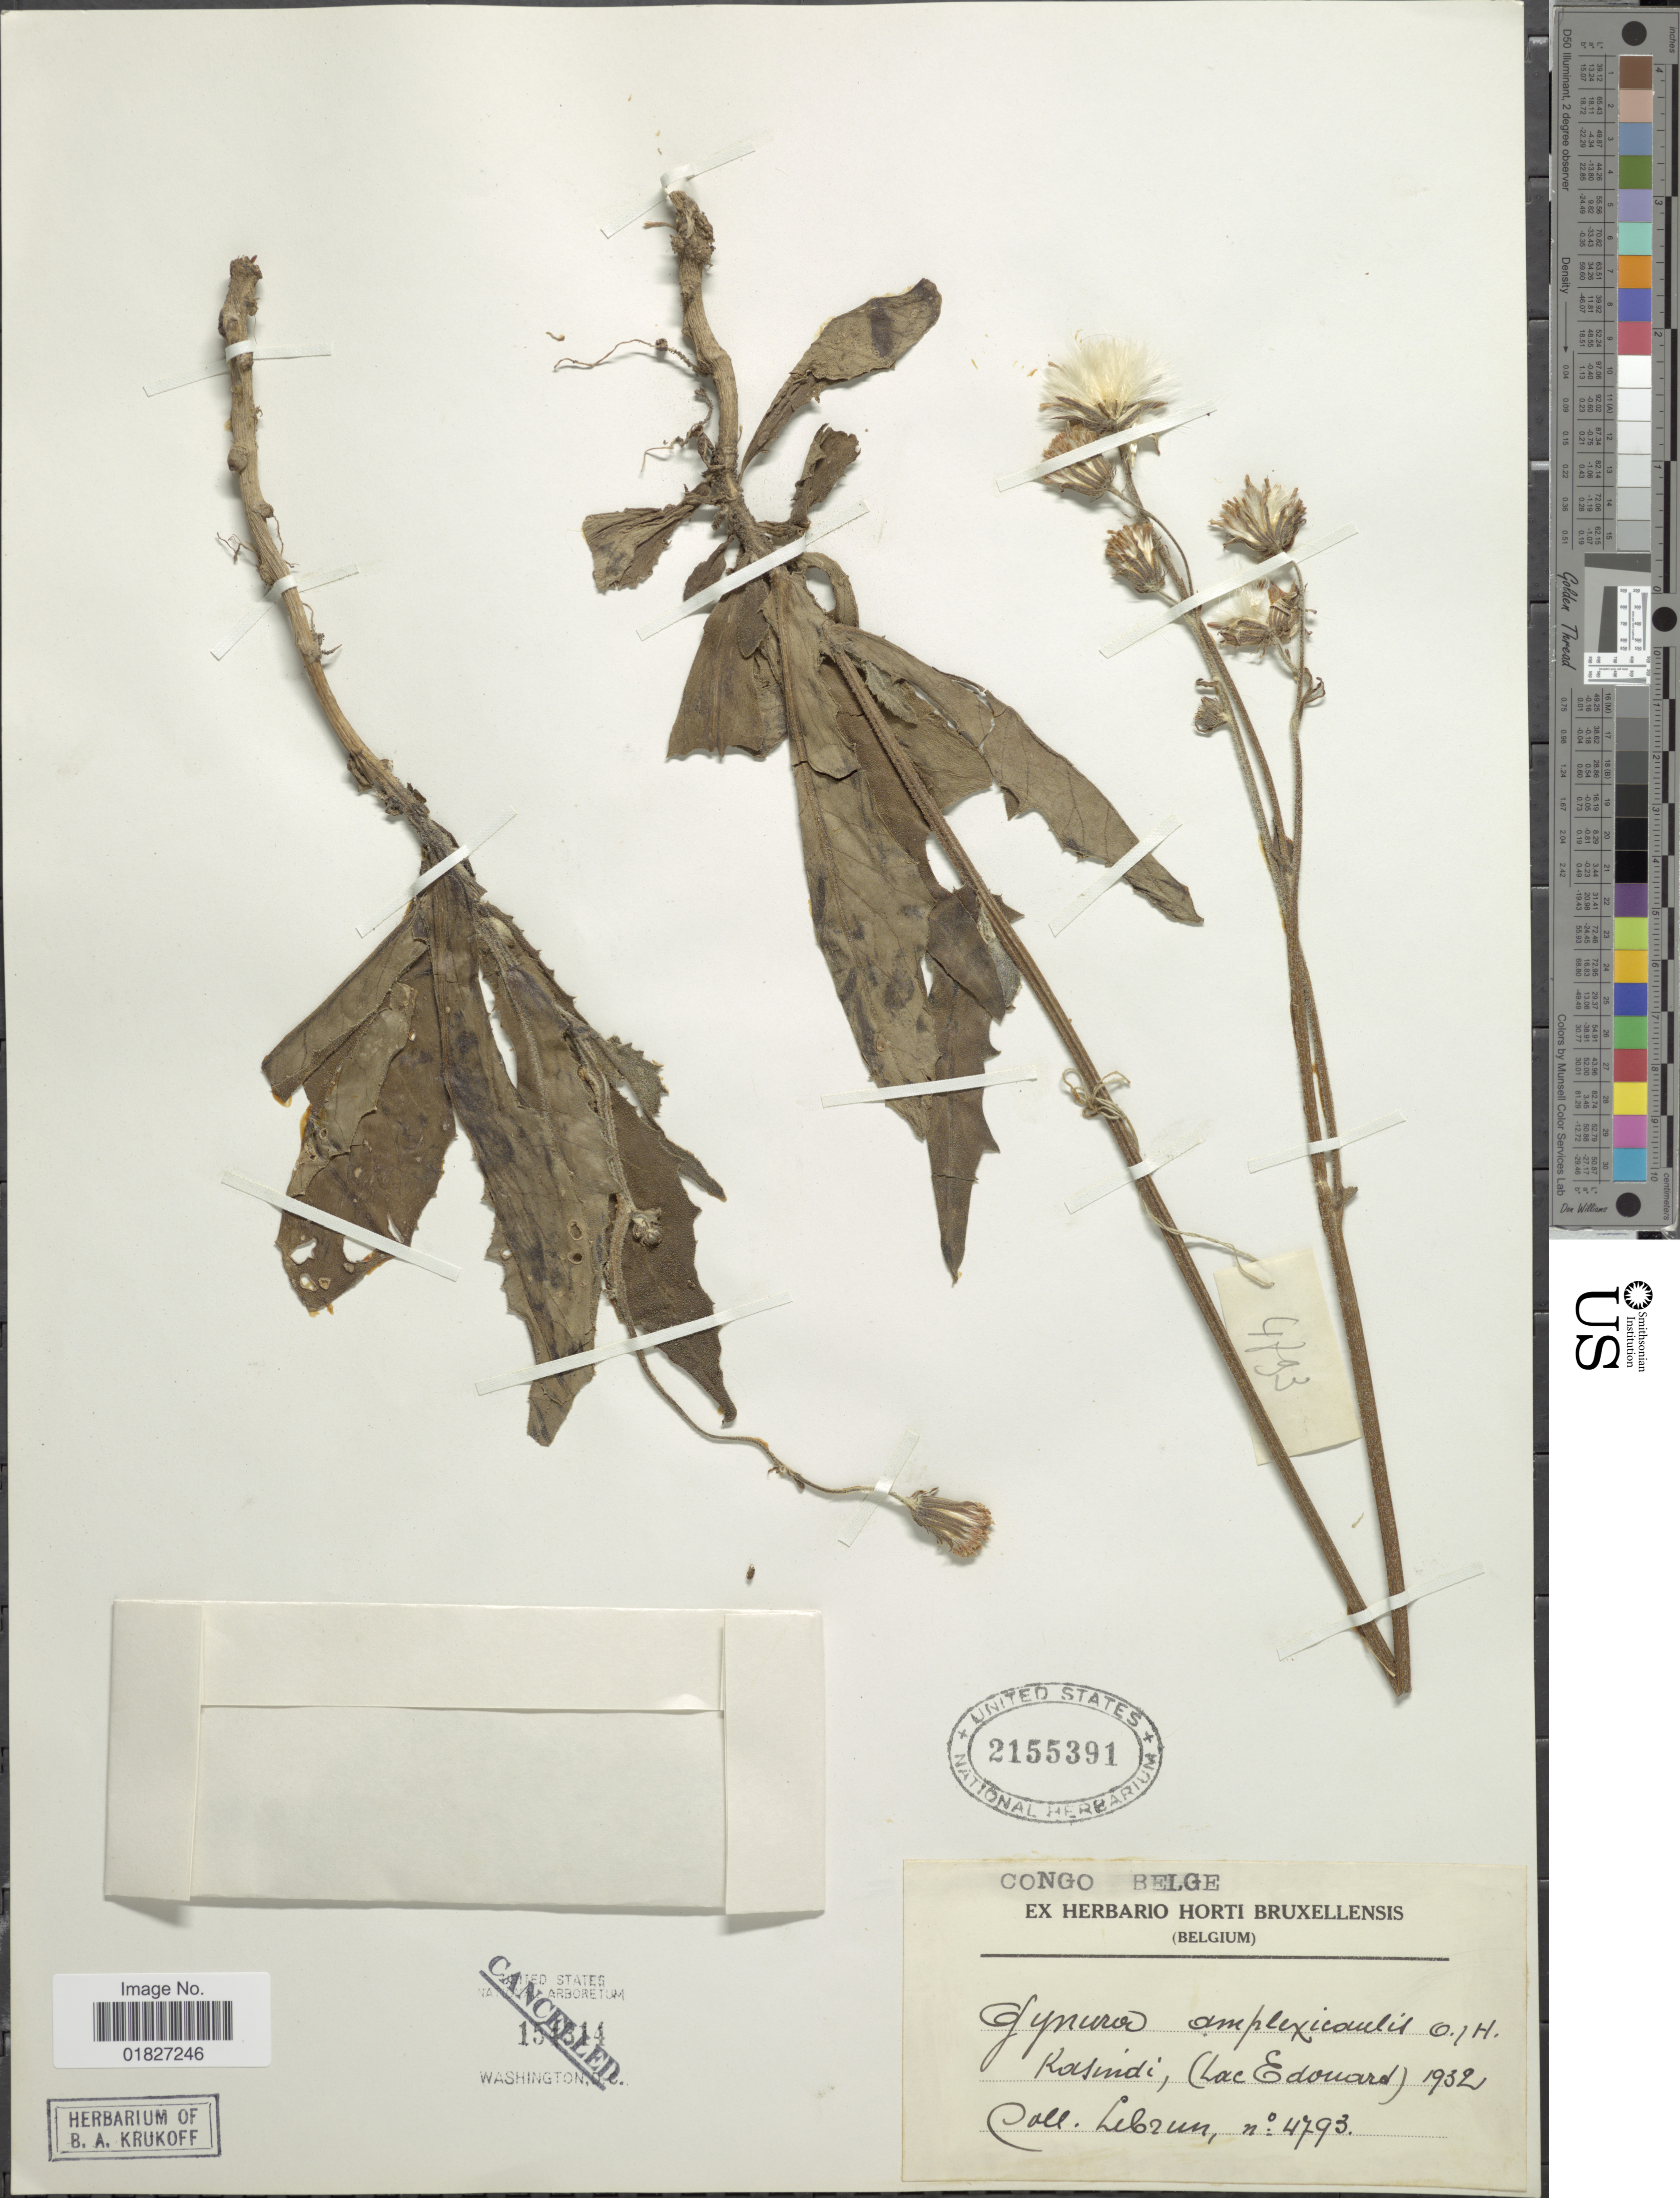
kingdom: Plantae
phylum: Tracheophyta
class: Magnoliopsida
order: Asterales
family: Asteraceae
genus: Gynura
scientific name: Gynura amplexicaulis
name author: Oliv. & Hieron.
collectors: J.A. Lebrun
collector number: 4793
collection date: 1932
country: Congo, Democratic Republic of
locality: Congo Belge, Kasindi (Lac Edouard).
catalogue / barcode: US 2155391